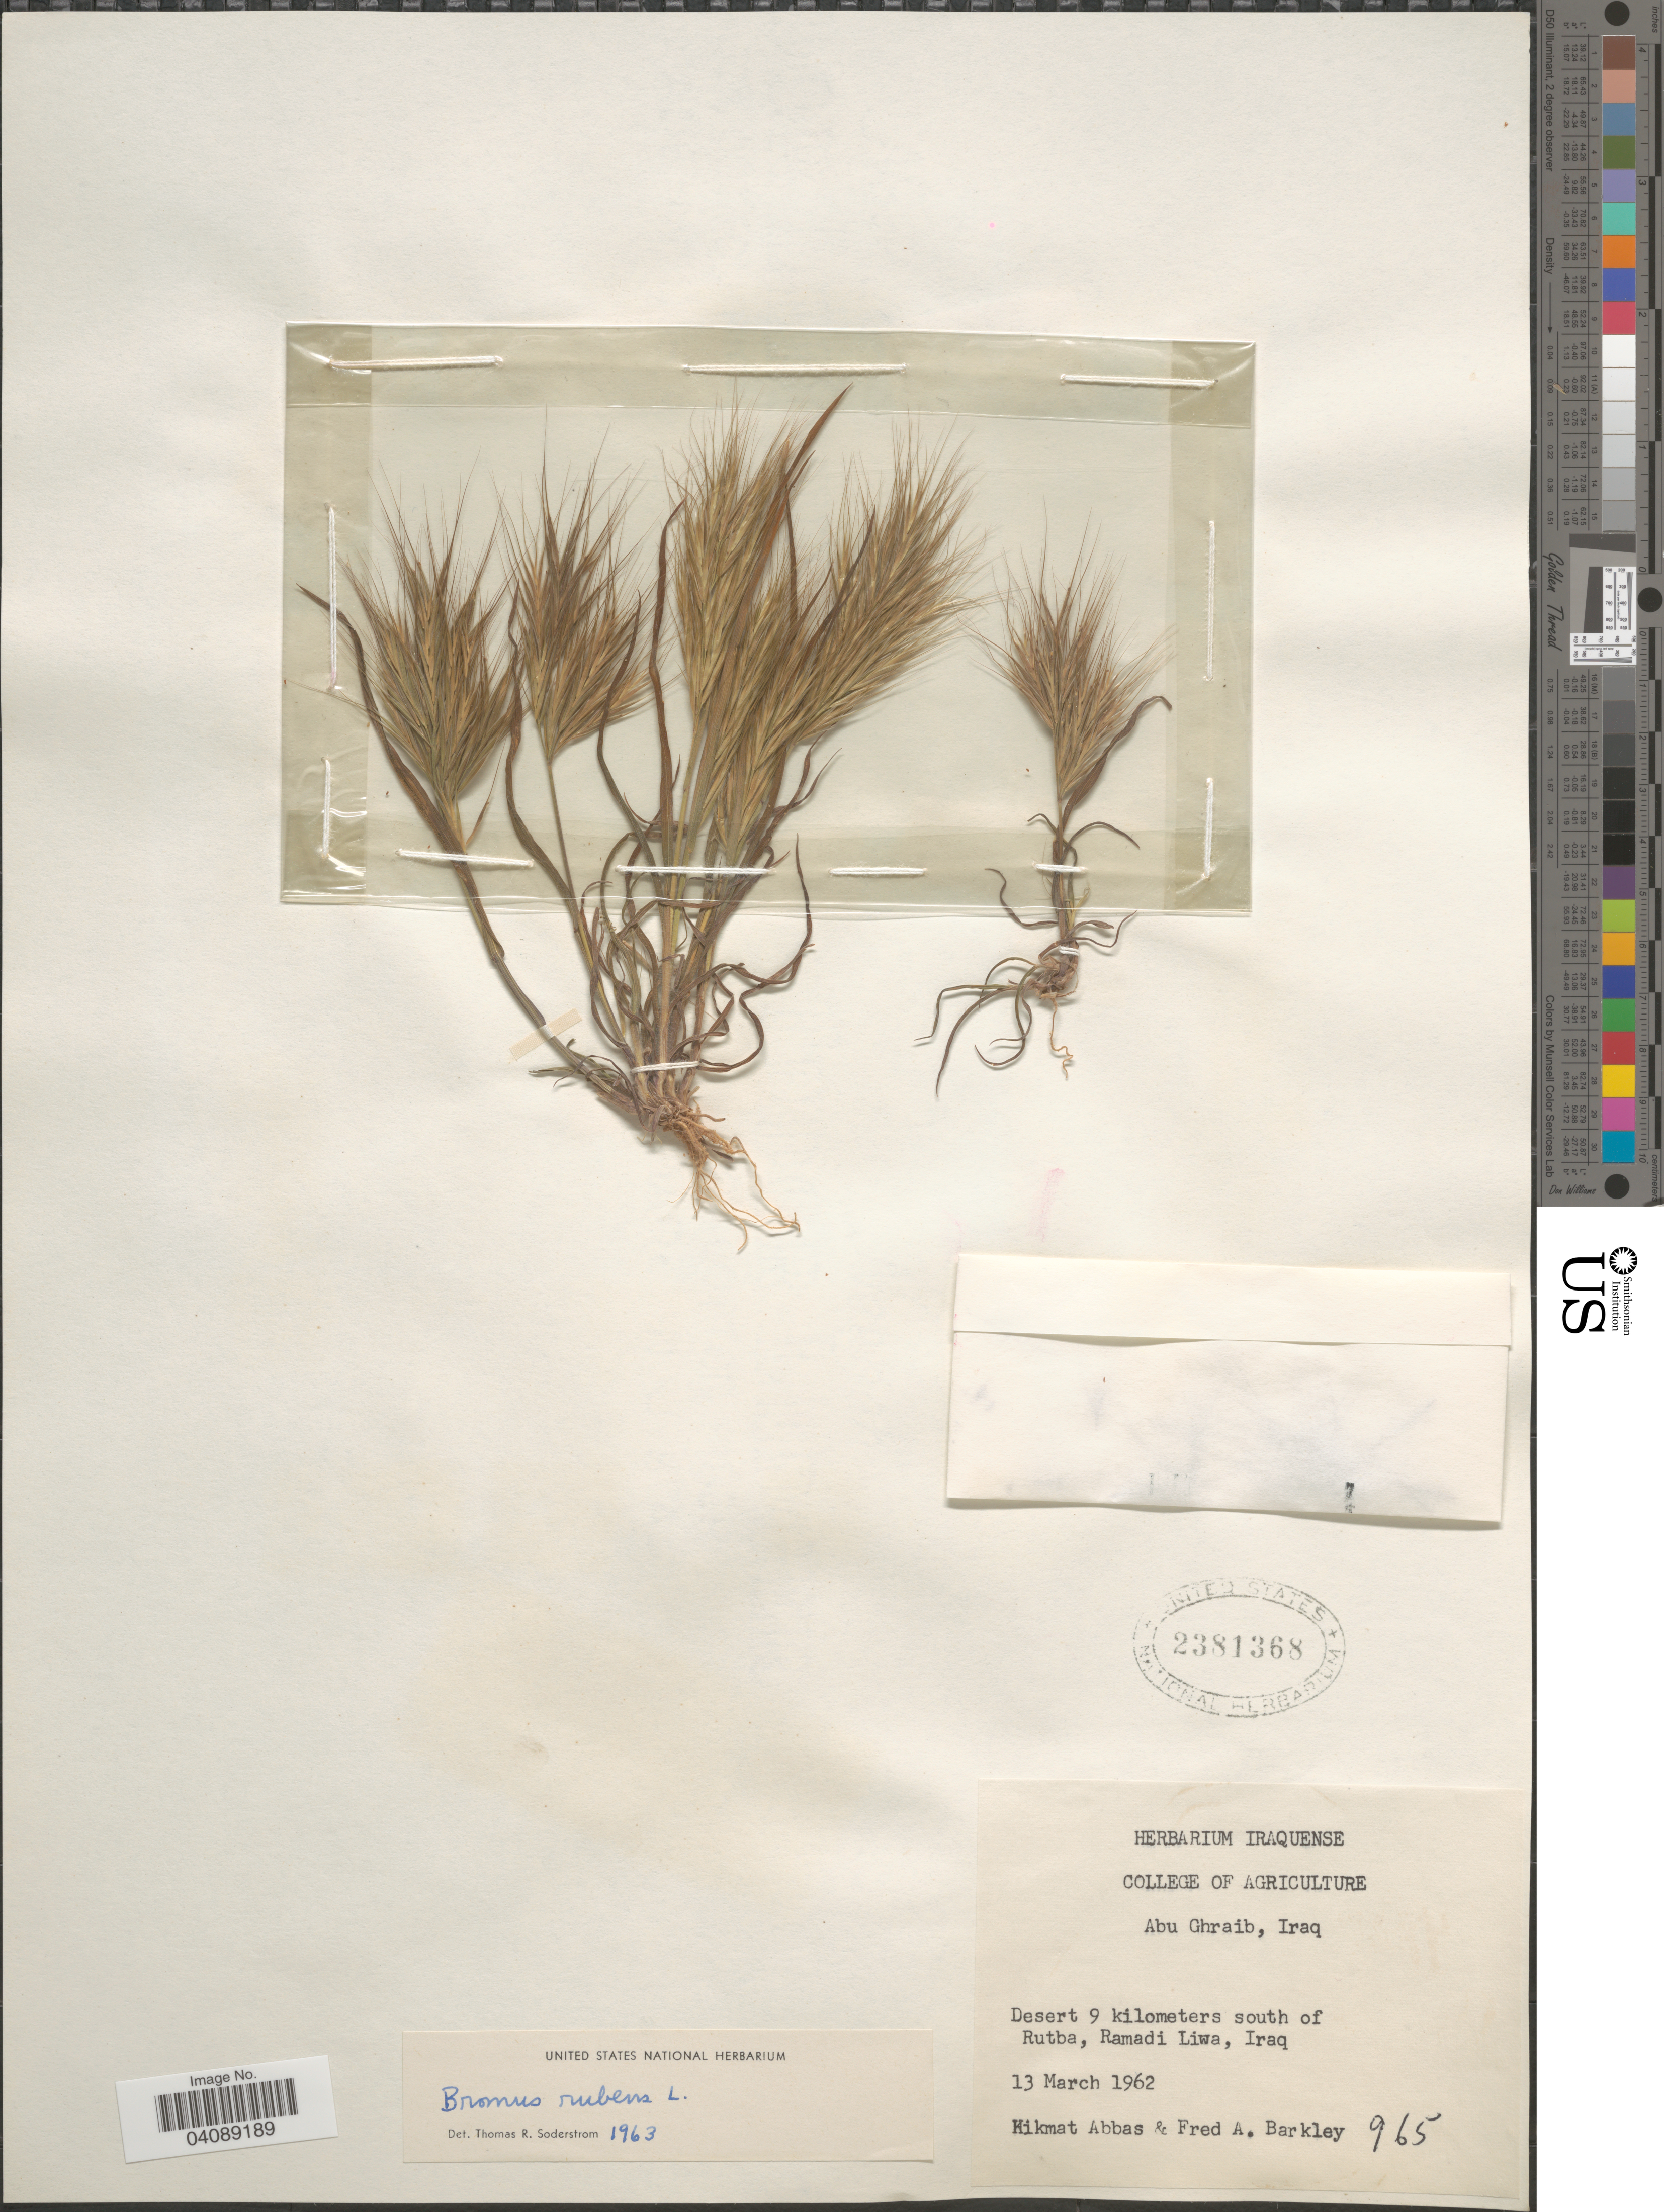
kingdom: Plantae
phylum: Tracheophyta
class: Liliopsida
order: Poales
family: Poaceae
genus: Bromus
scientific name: Bromus rubens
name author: L.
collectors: H. Abbas & F. A. Barkley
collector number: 965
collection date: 1962-03-13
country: Iraq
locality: Abu Ghraib. Desert 9 kilometers south of Rutba, Ramadi Liwa.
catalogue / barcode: US 2381368